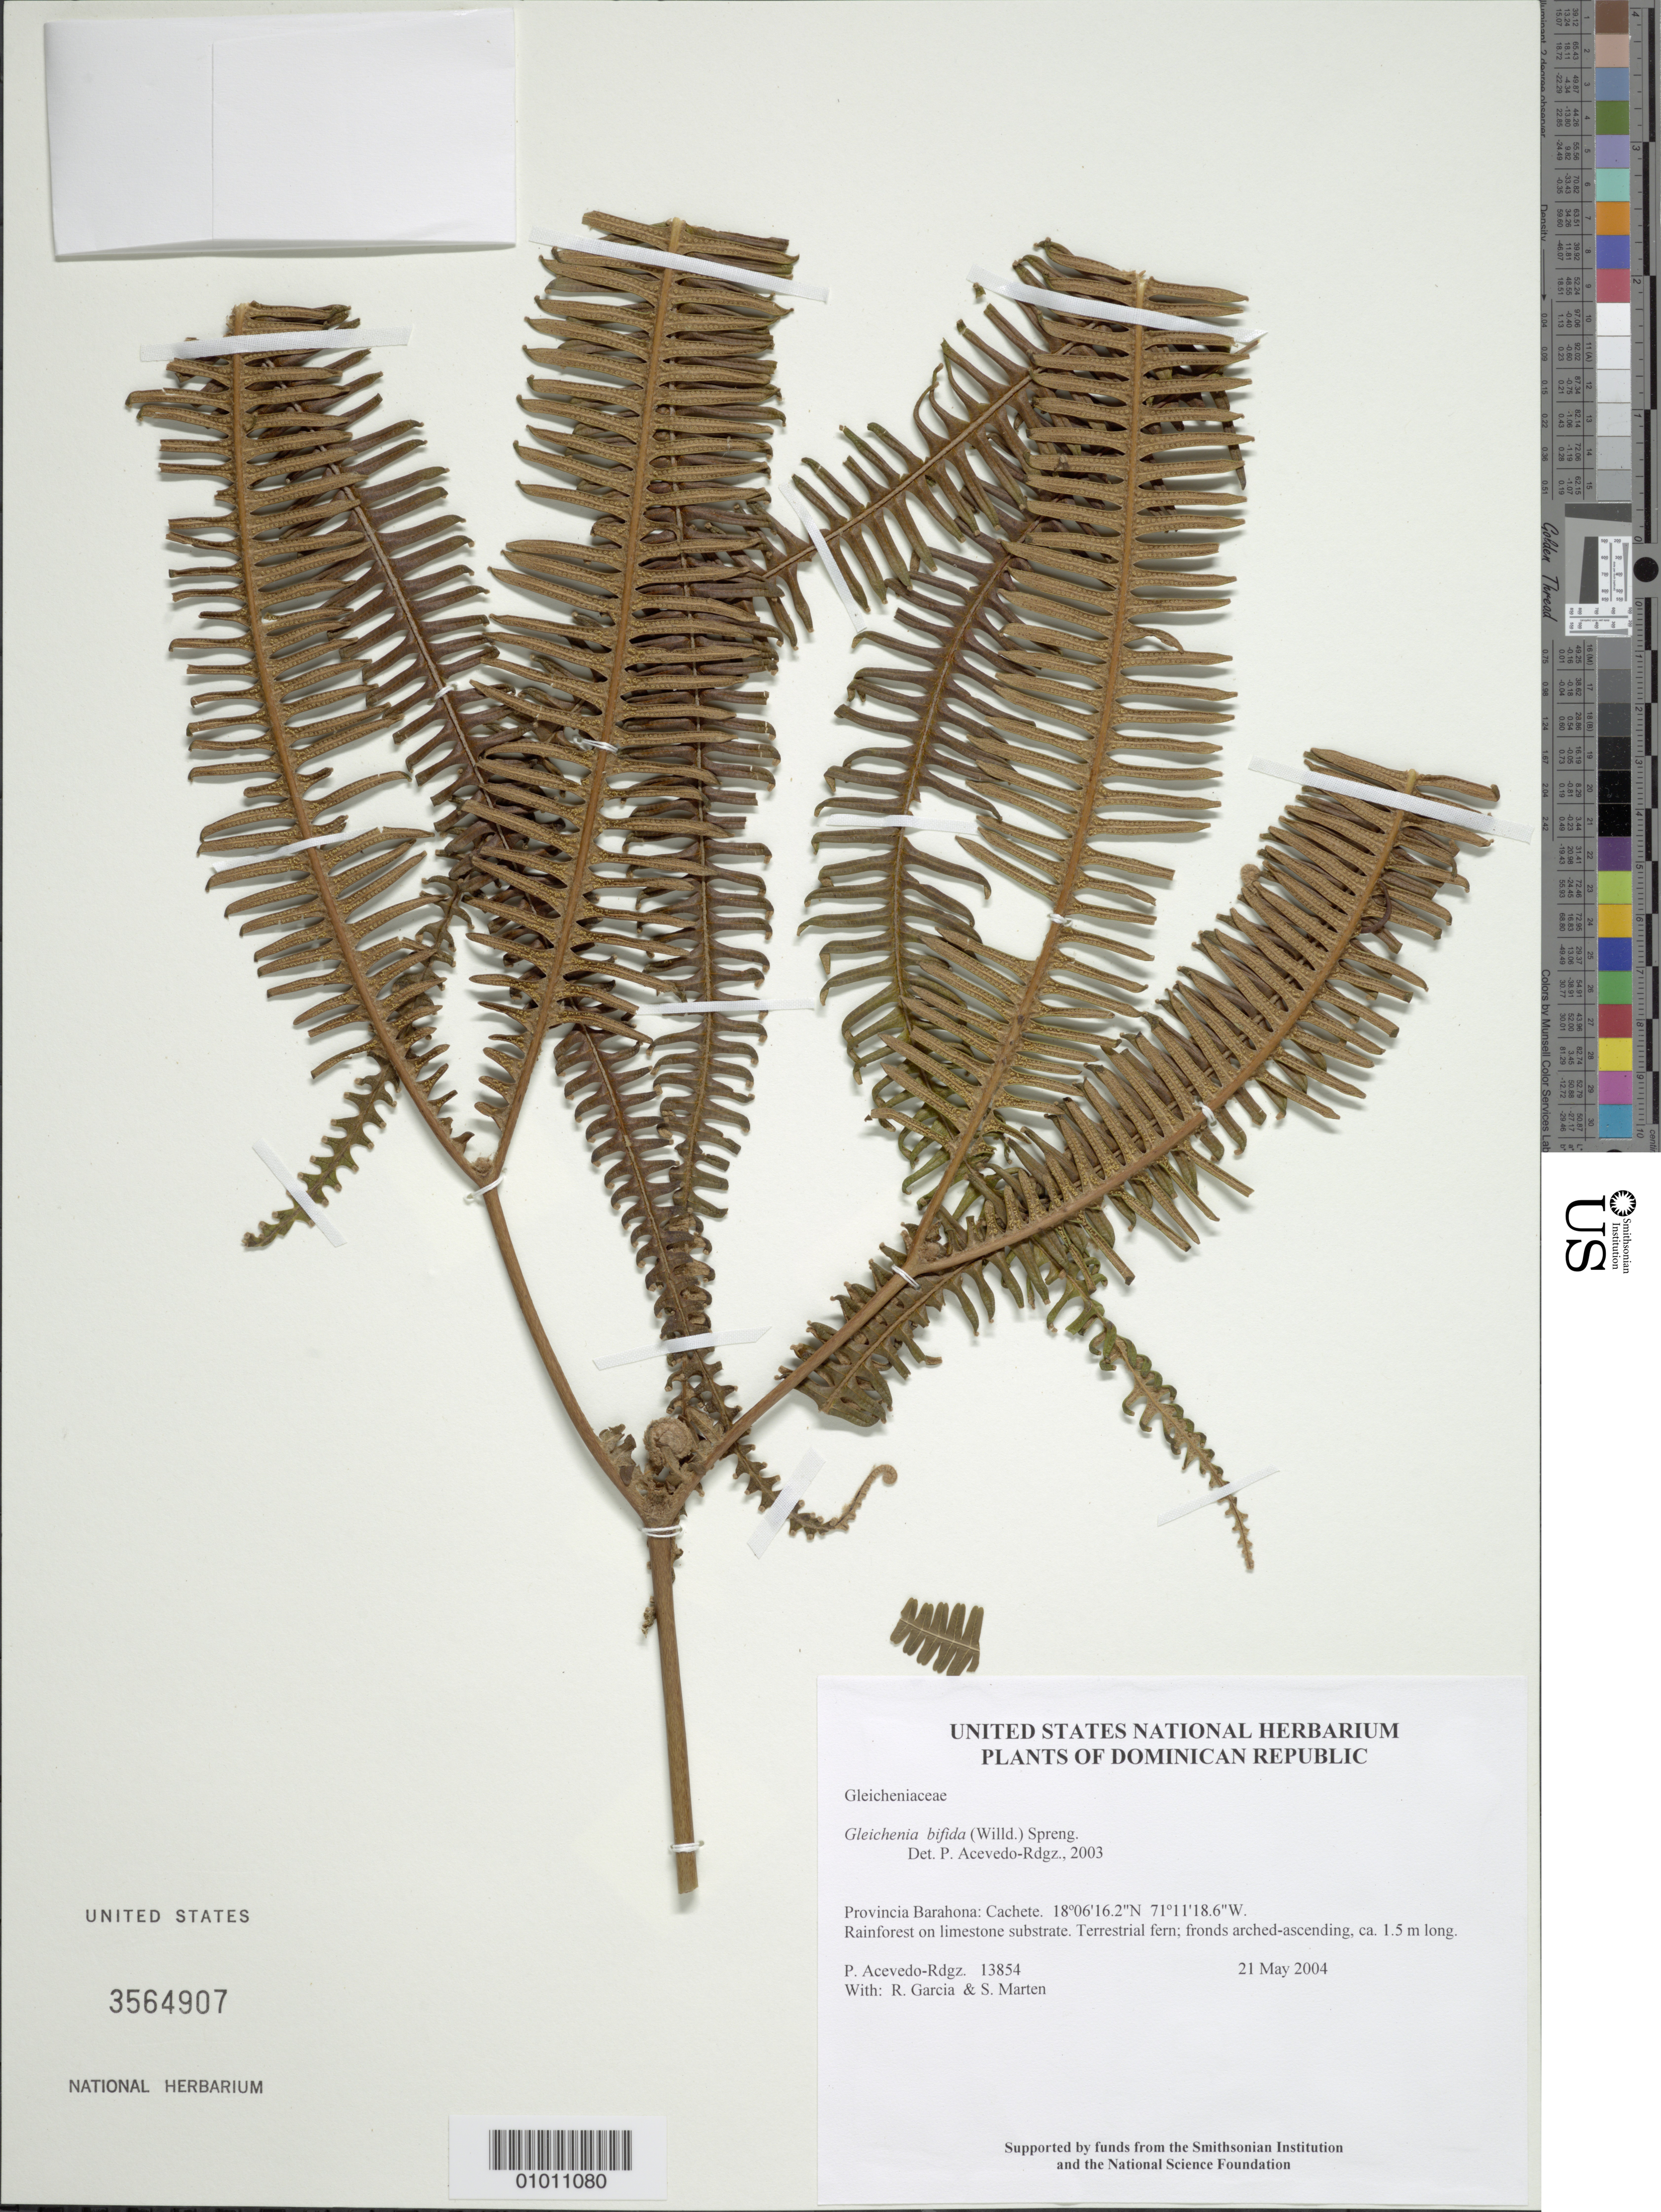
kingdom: Plantae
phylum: Tracheophyta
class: Polypodiopsida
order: Gleicheniales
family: Gleicheniaceae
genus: Sticherus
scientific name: Sticherus bifidus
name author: (Willd.) Ching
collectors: P. Acevedo-Rodr., R. G. García & S. Marten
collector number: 13854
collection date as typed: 21 May 2004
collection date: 2004-05-21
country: Dominican Republic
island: Hispaniola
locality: Provincia Barahona: Cachete.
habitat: Rainforest on limestone substrate.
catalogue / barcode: US 3564907